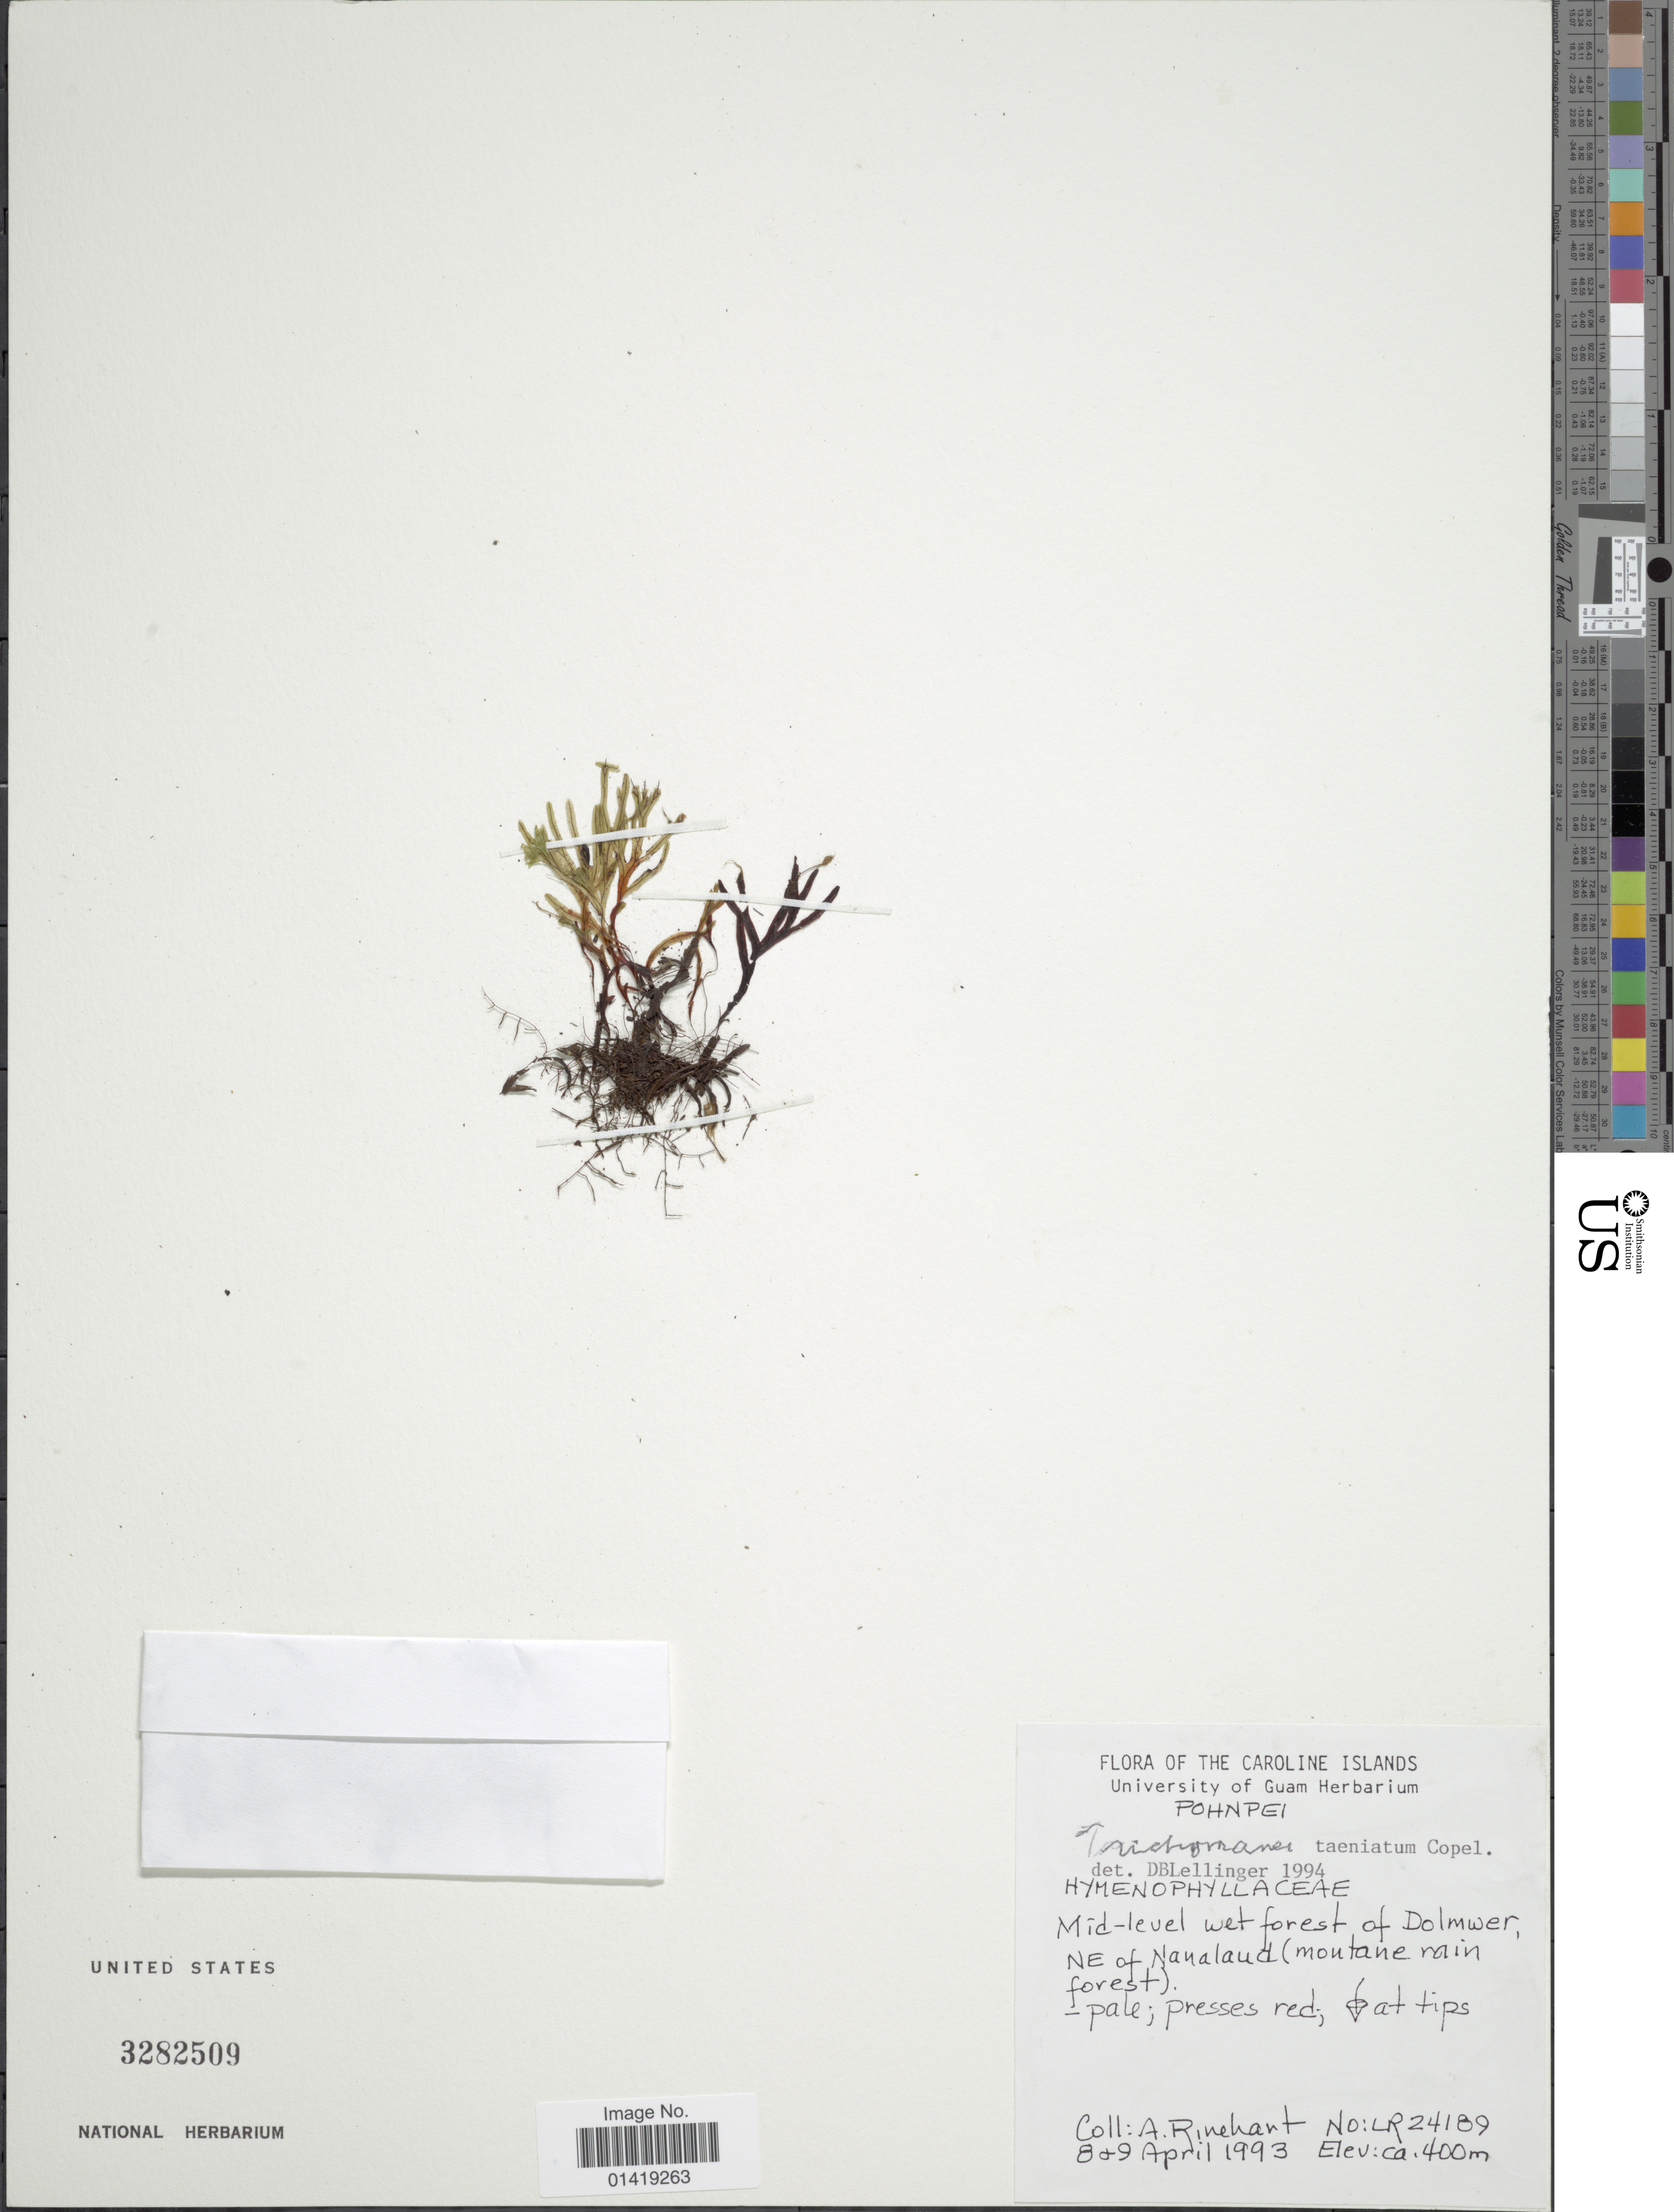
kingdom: Plantae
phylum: Tracheophyta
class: Polypodiopsida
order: Hymenophyllales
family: Hymenophyllaceae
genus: Hymenophyllum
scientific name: Hymenophyllum taeniatum (Copel.) comb. ined., 2015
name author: (Copel.)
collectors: A. Rinehart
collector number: LR24189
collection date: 1993-04-08/1993-04-09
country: Micronesia, Federated States of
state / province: Pohnpei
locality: The Caroline Islands Pohnpei mid level wet forest of Dolmer NE of Nanalaud Montane rain forest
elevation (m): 400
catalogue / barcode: US 3282509